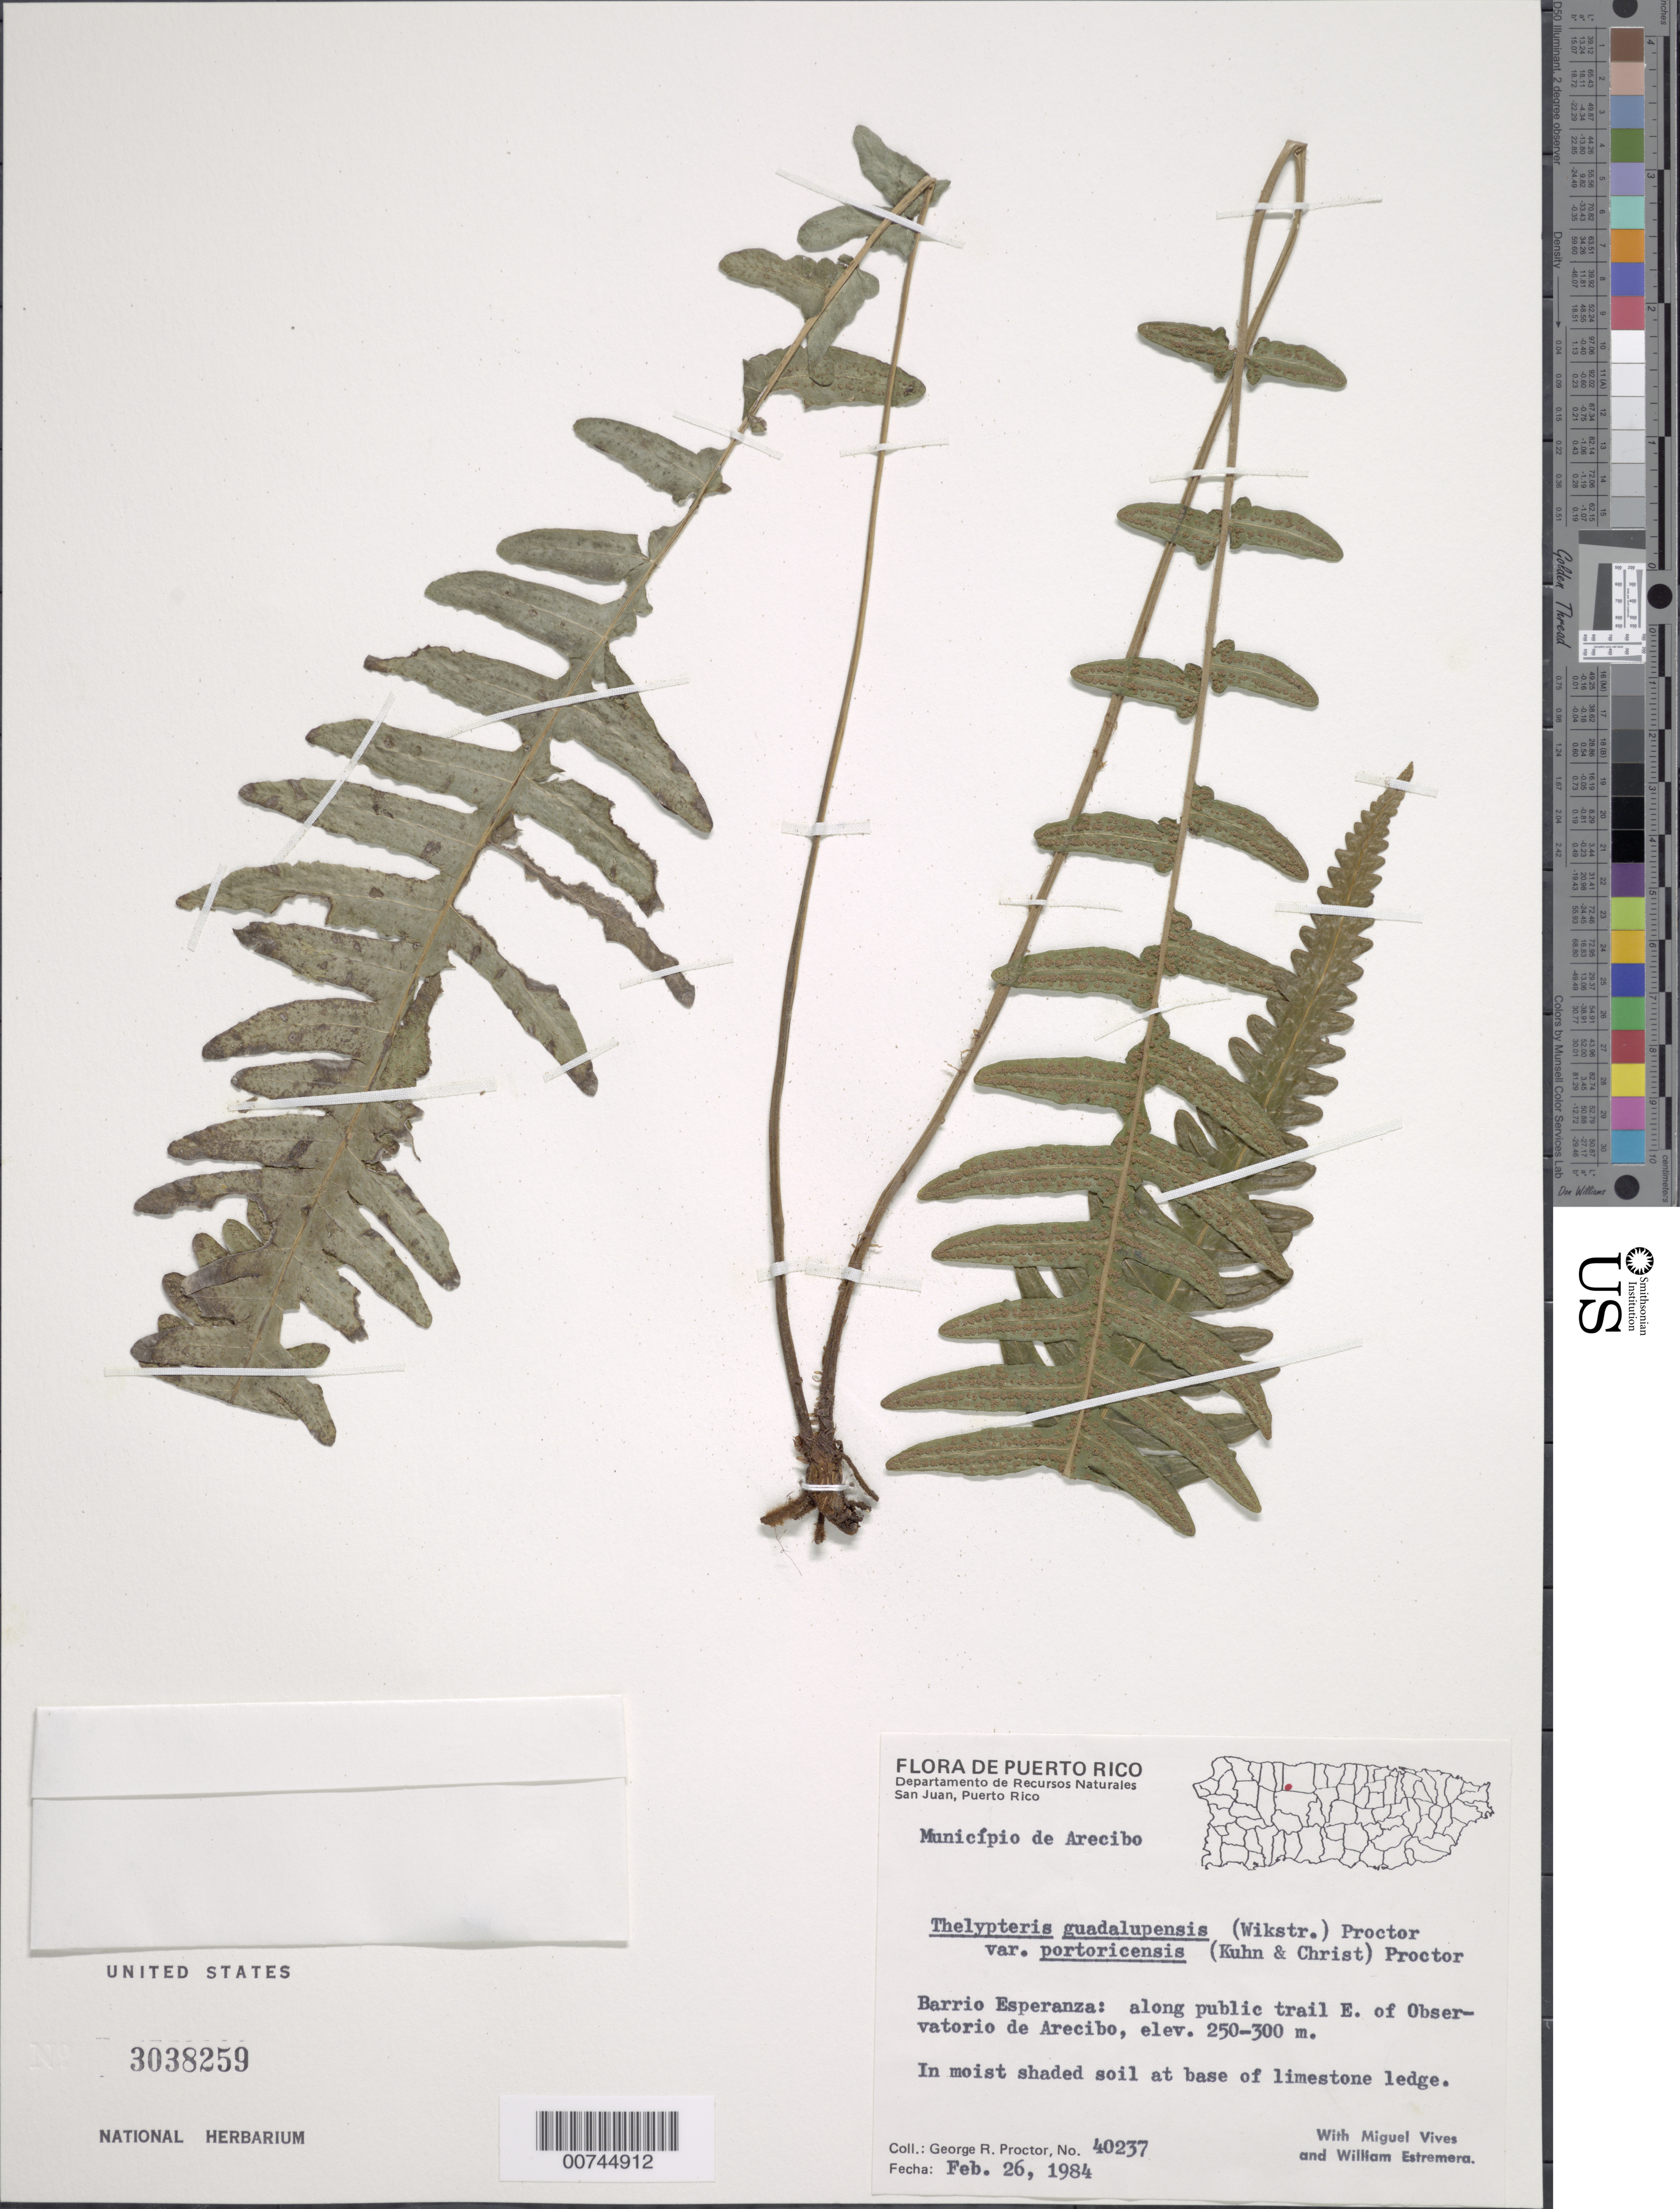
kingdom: Plantae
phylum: Tracheophyta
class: Polypodiopsida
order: Polypodiales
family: Thelypteridaceae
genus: Goniopteris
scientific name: Goniopteris guadelupensis (Wikstr.) comb. nov., ined 2015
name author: (Wikstr.)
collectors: G. R. Proctor, M. Vives & W. Estremera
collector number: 40237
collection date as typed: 26 Feb 1984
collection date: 1984-02-26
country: Puerto Rico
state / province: Arecibo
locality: Barrio Esperanza: along public trail E of Observatorio de Arecibo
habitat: In moist shaded soil at base of limestone ledge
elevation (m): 250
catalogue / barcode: US 3038259